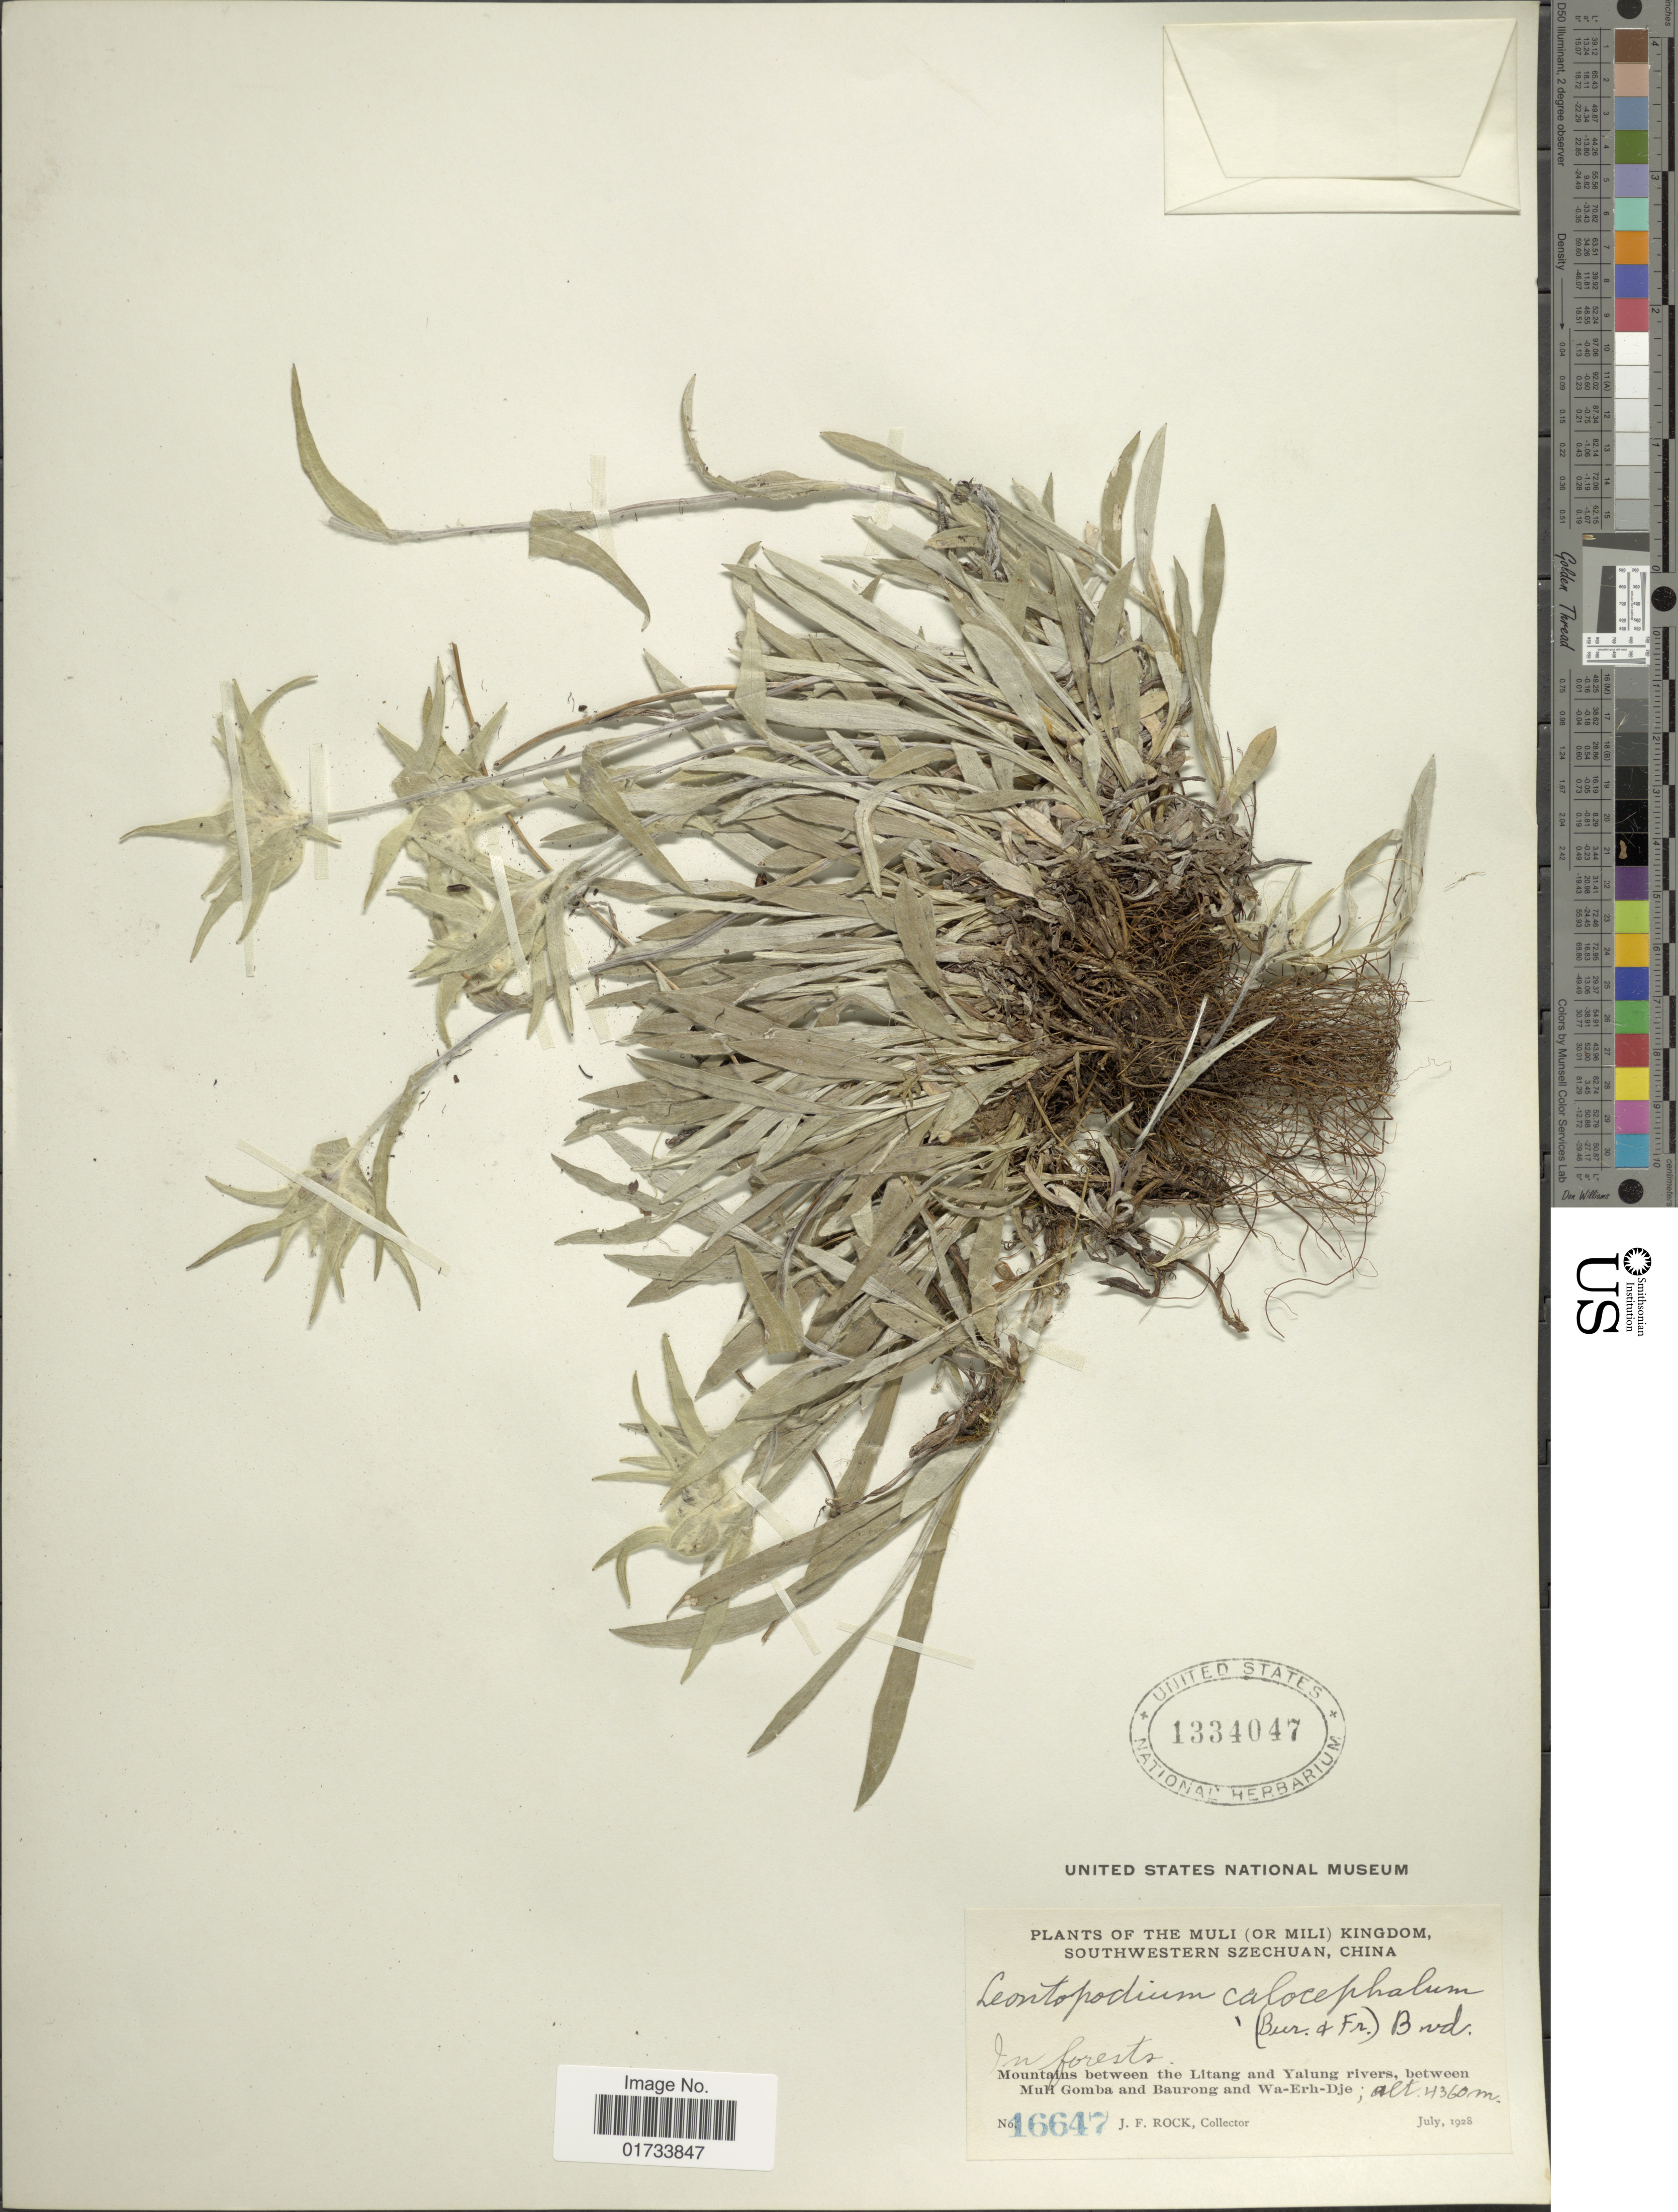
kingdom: Plantae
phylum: Tracheophyta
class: Magnoliopsida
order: Asterales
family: Asteraceae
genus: Leontopodium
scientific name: Leontopodium calocephalum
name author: (Franch.) Beauverd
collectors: J. Rock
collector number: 16647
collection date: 1928-07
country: China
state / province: Sichuan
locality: Muli (or Mili) Kingdom, Southwestern Szechuan, in forests, mountains between the Litang and Yalung rivers, between Muli Gomba and Baurang and Wa-Erh-Dje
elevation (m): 4360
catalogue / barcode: US 1334047